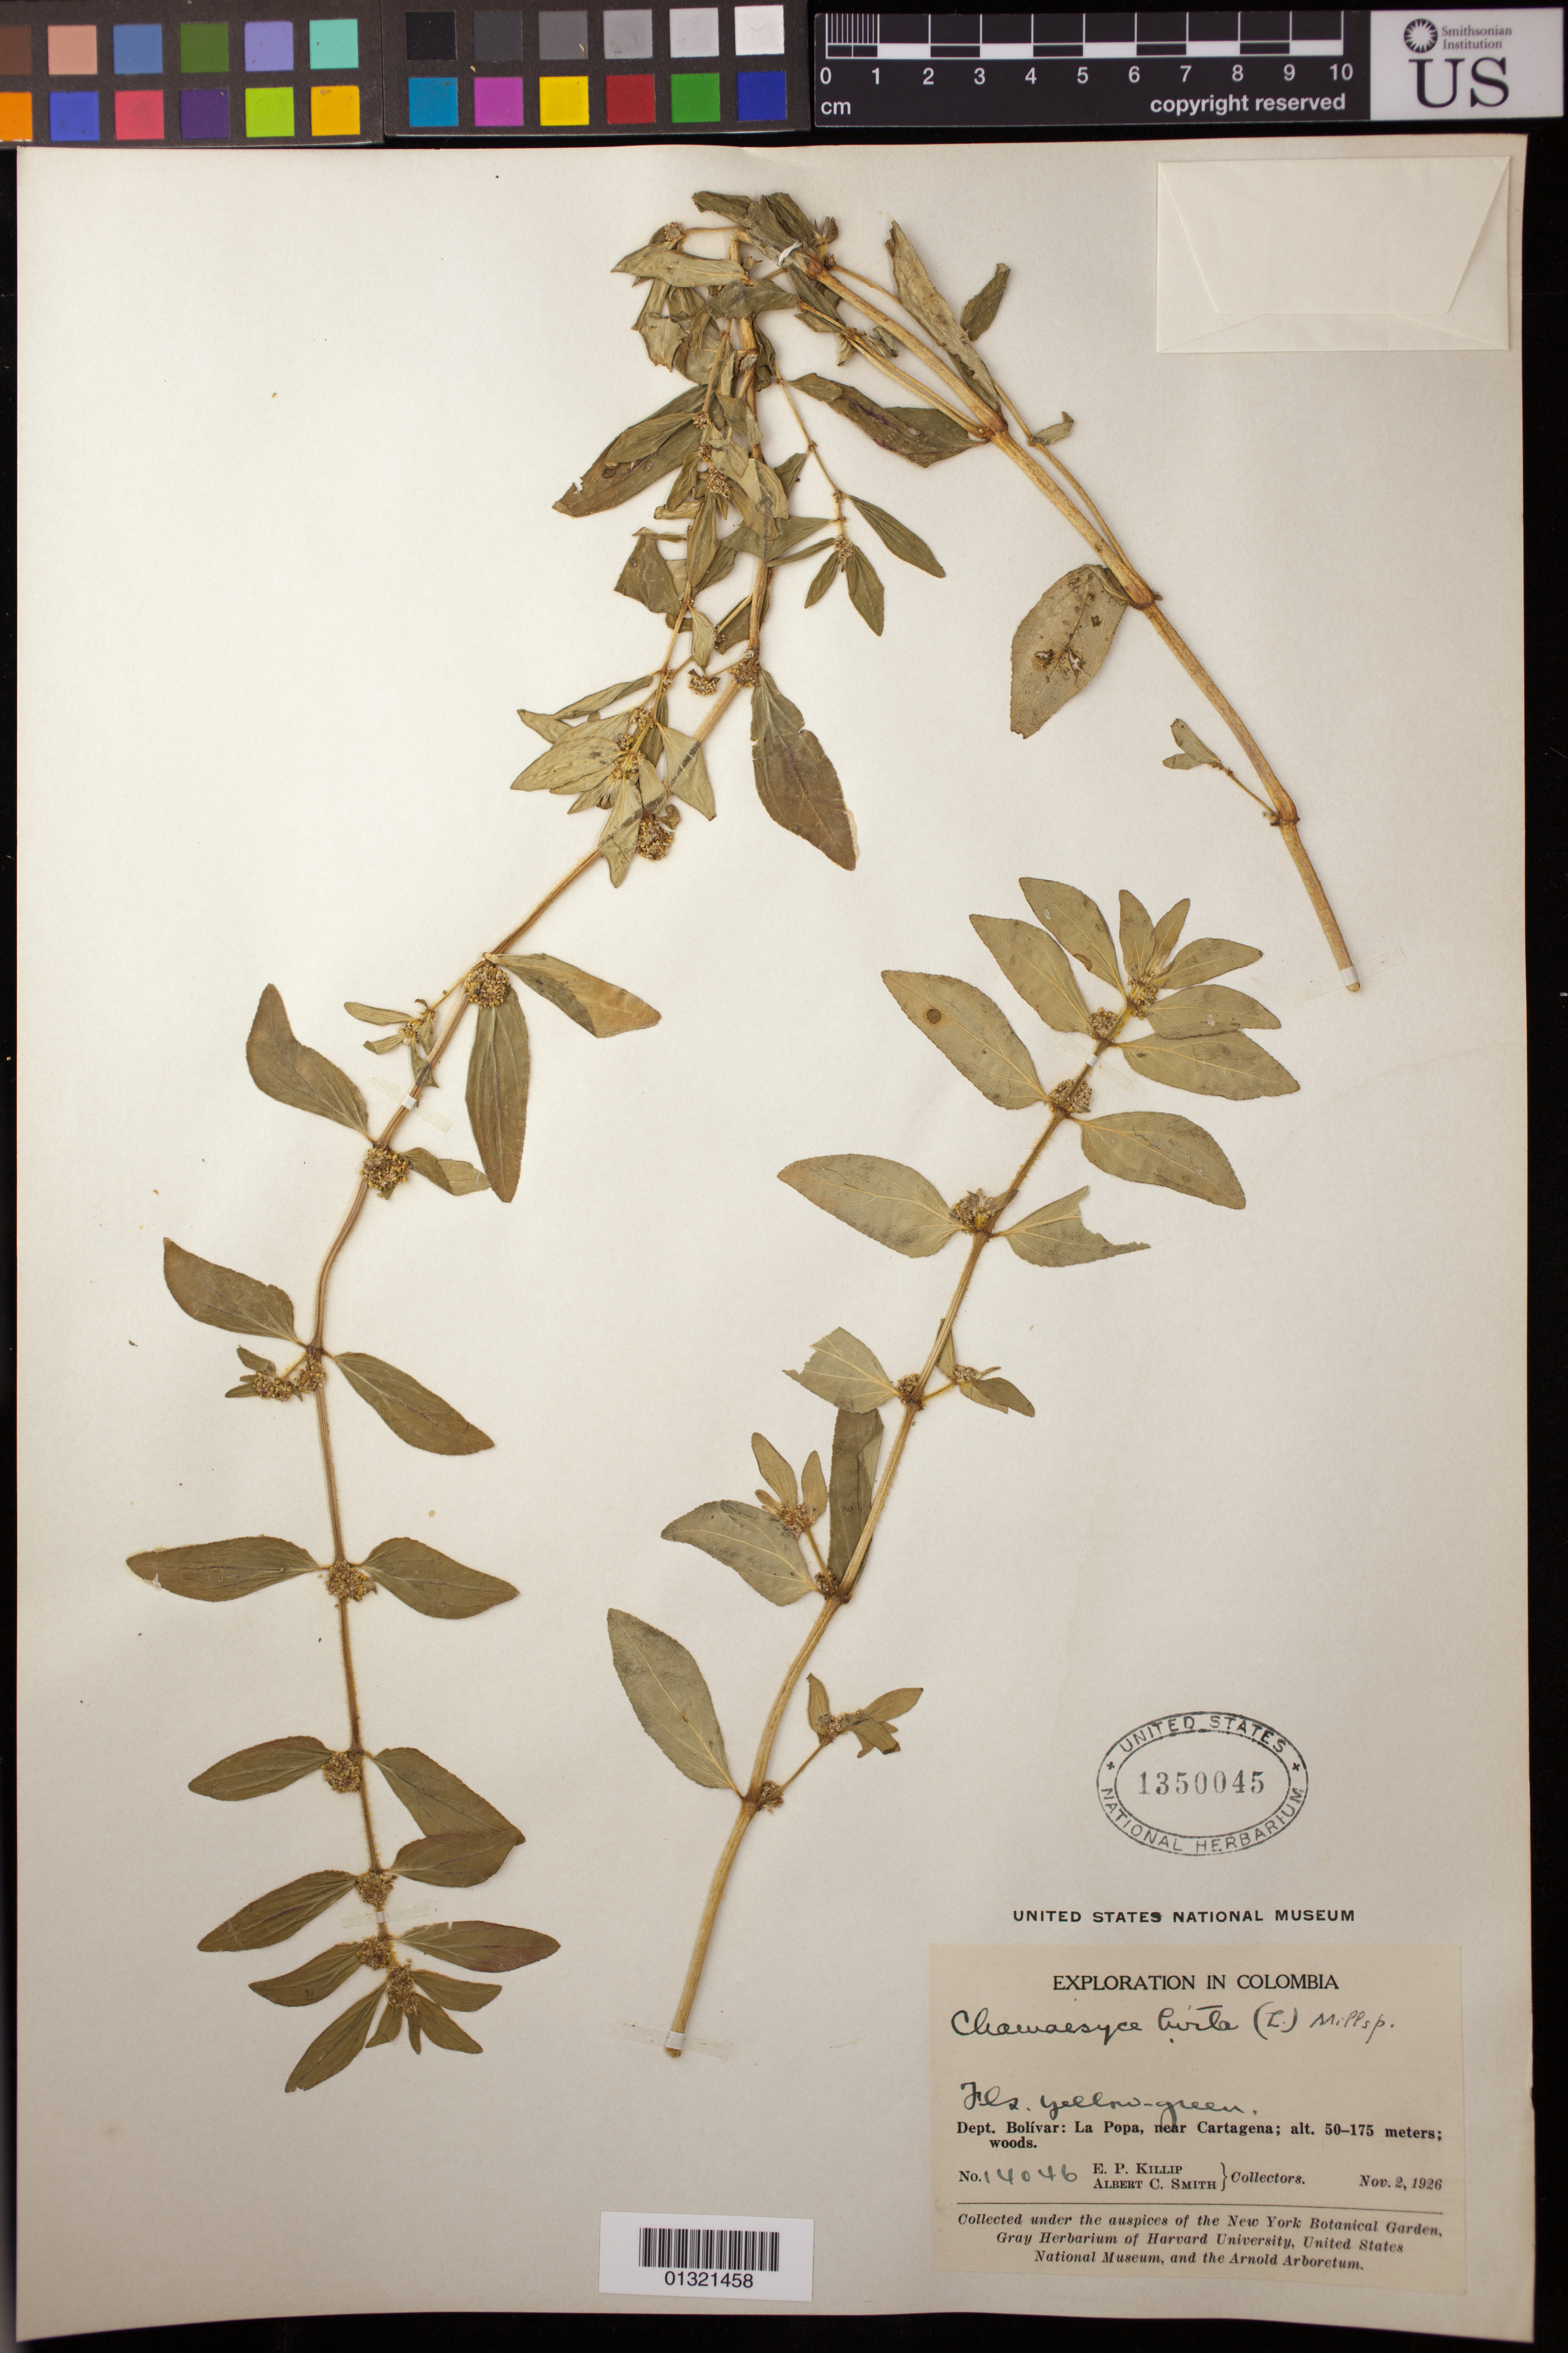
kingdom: Plantae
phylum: Tracheophyta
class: Magnoliopsida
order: Malpighiales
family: Euphorbiaceae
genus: Euphorbia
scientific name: Euphorbia hirta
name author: L.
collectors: E. P. Killip & A. C. Smith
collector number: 14046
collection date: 1926-11-02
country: Colombia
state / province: Bolívar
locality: La Popa, near Cartagena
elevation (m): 50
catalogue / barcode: US 1350045